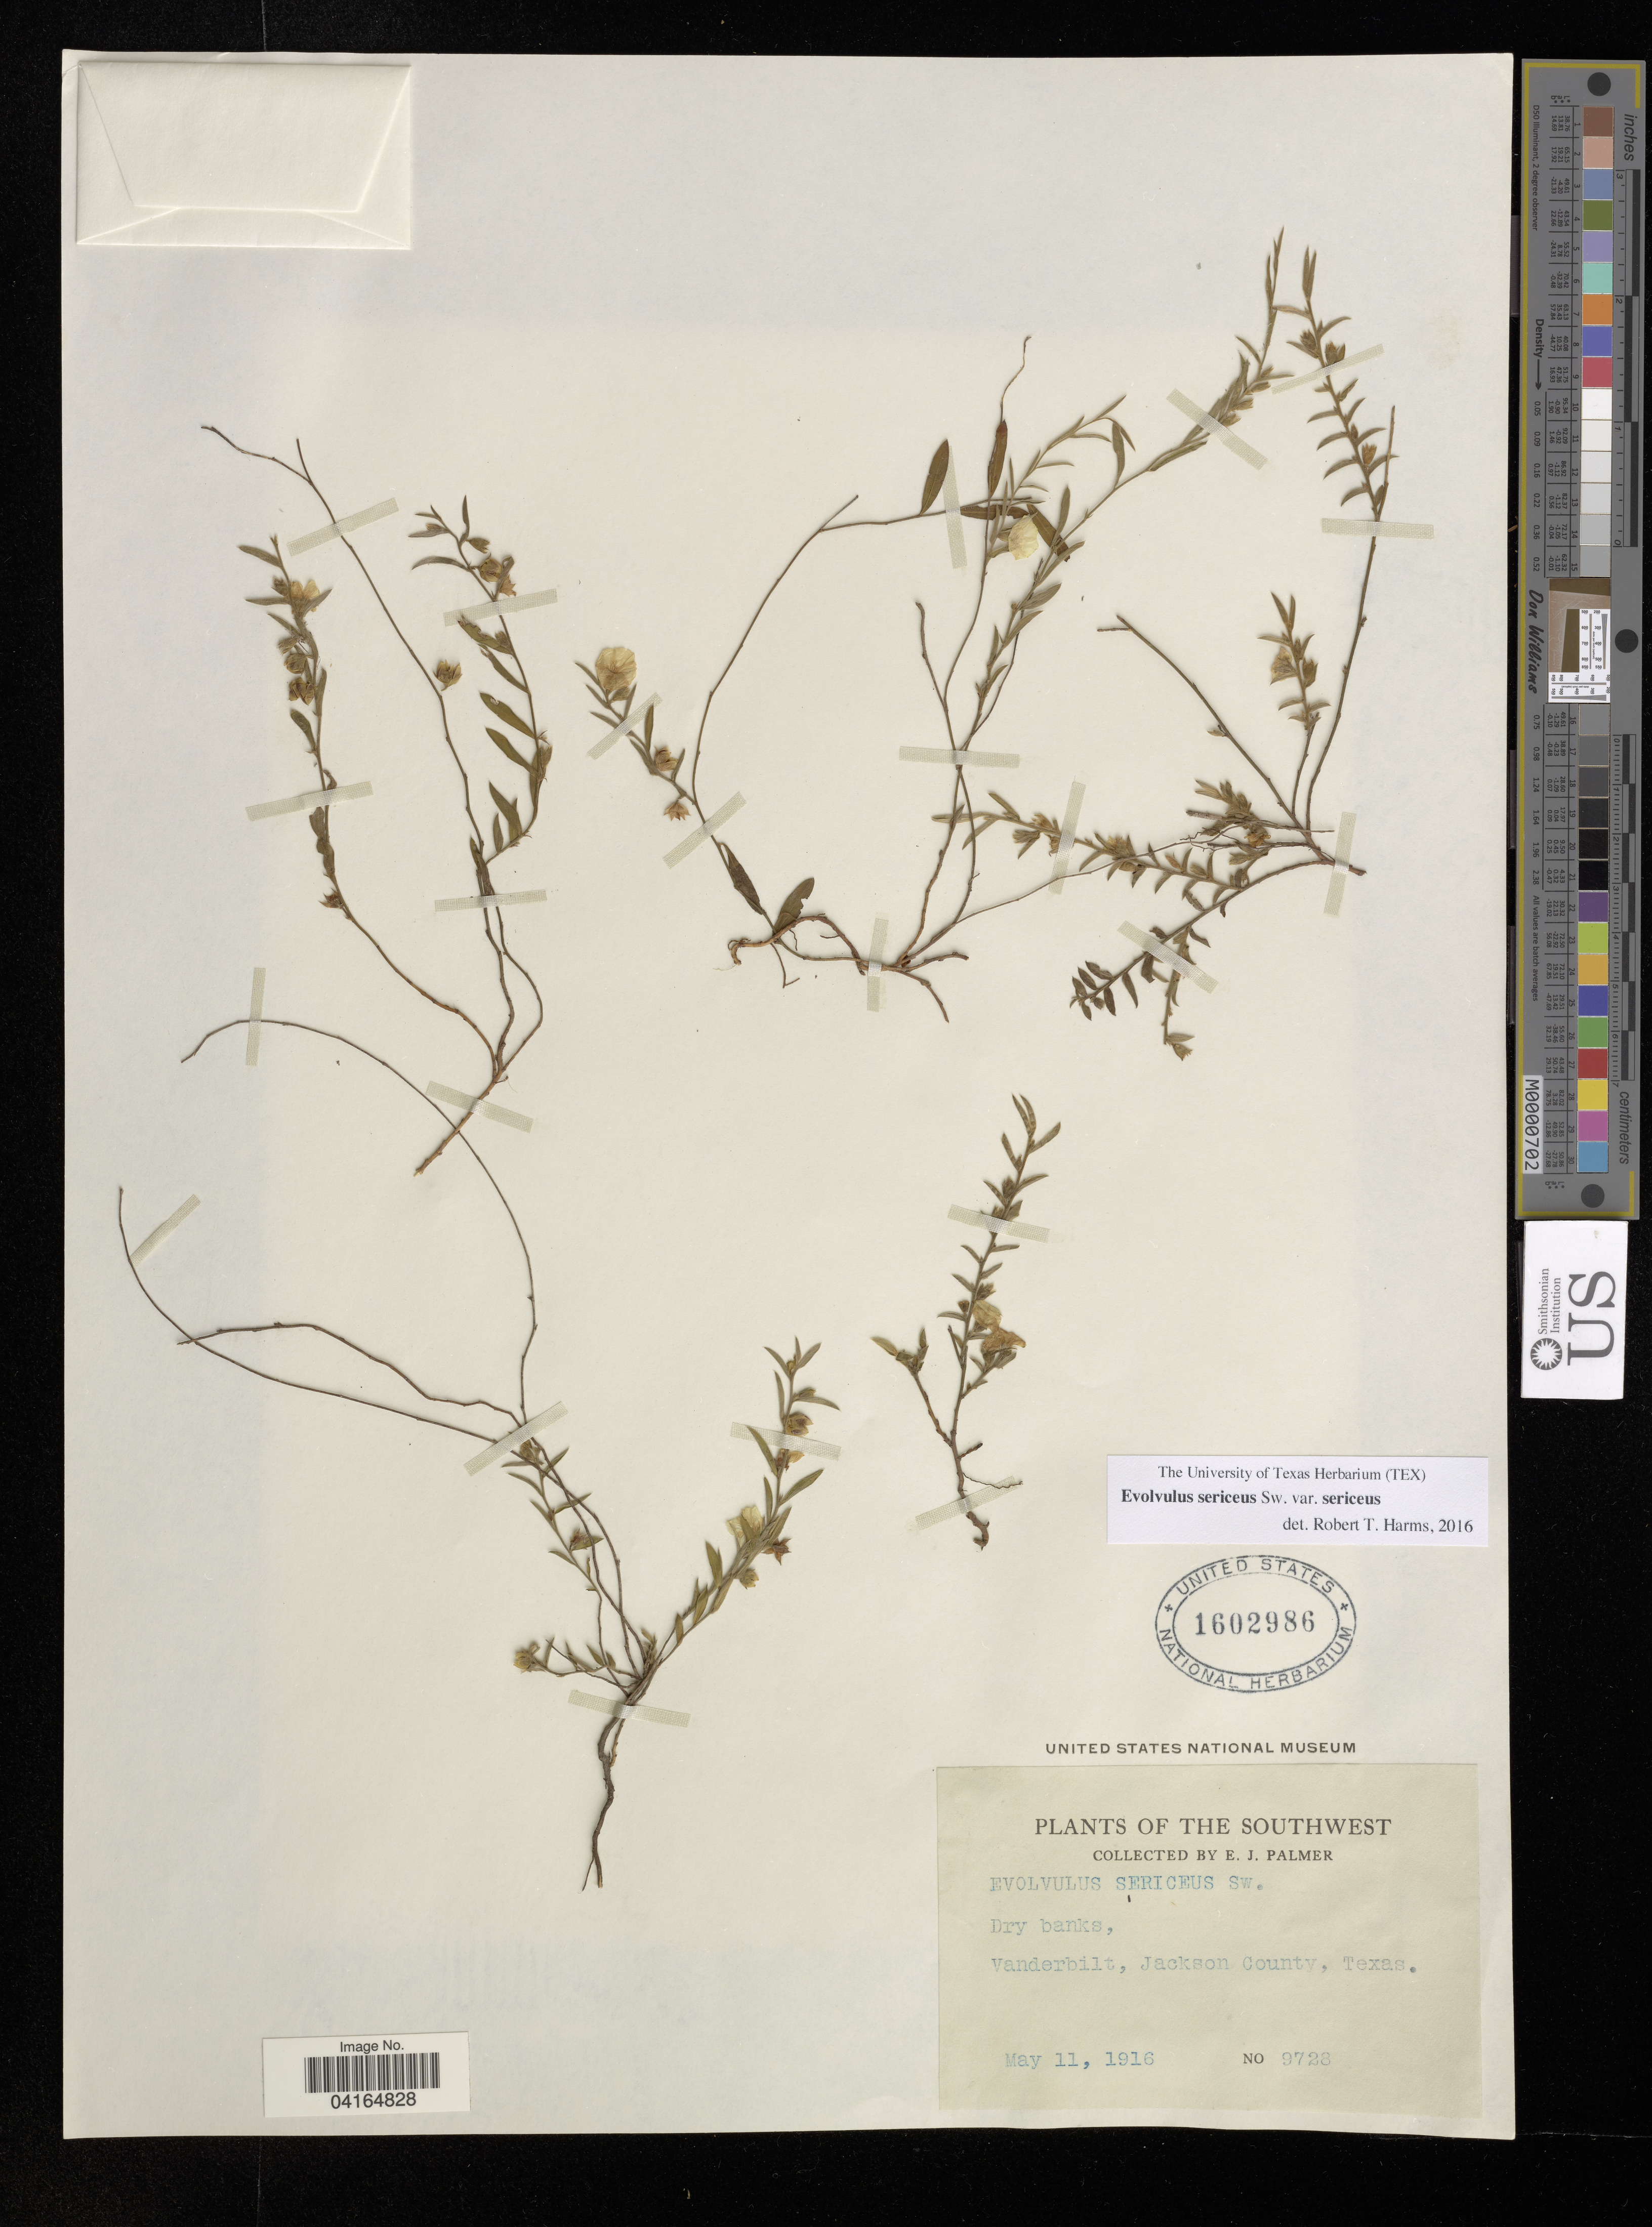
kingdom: Plantae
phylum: Tracheophyta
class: Magnoliopsida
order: Solanales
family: Convolvulaceae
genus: Evolvulus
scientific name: Evolvulus sericeus var. sericeus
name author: Sw.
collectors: E. J. Palmer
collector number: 9728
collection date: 1916-05-11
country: United States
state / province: Texas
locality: The Southwest. Vanderbilt, Jackson County.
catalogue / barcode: US 1602986